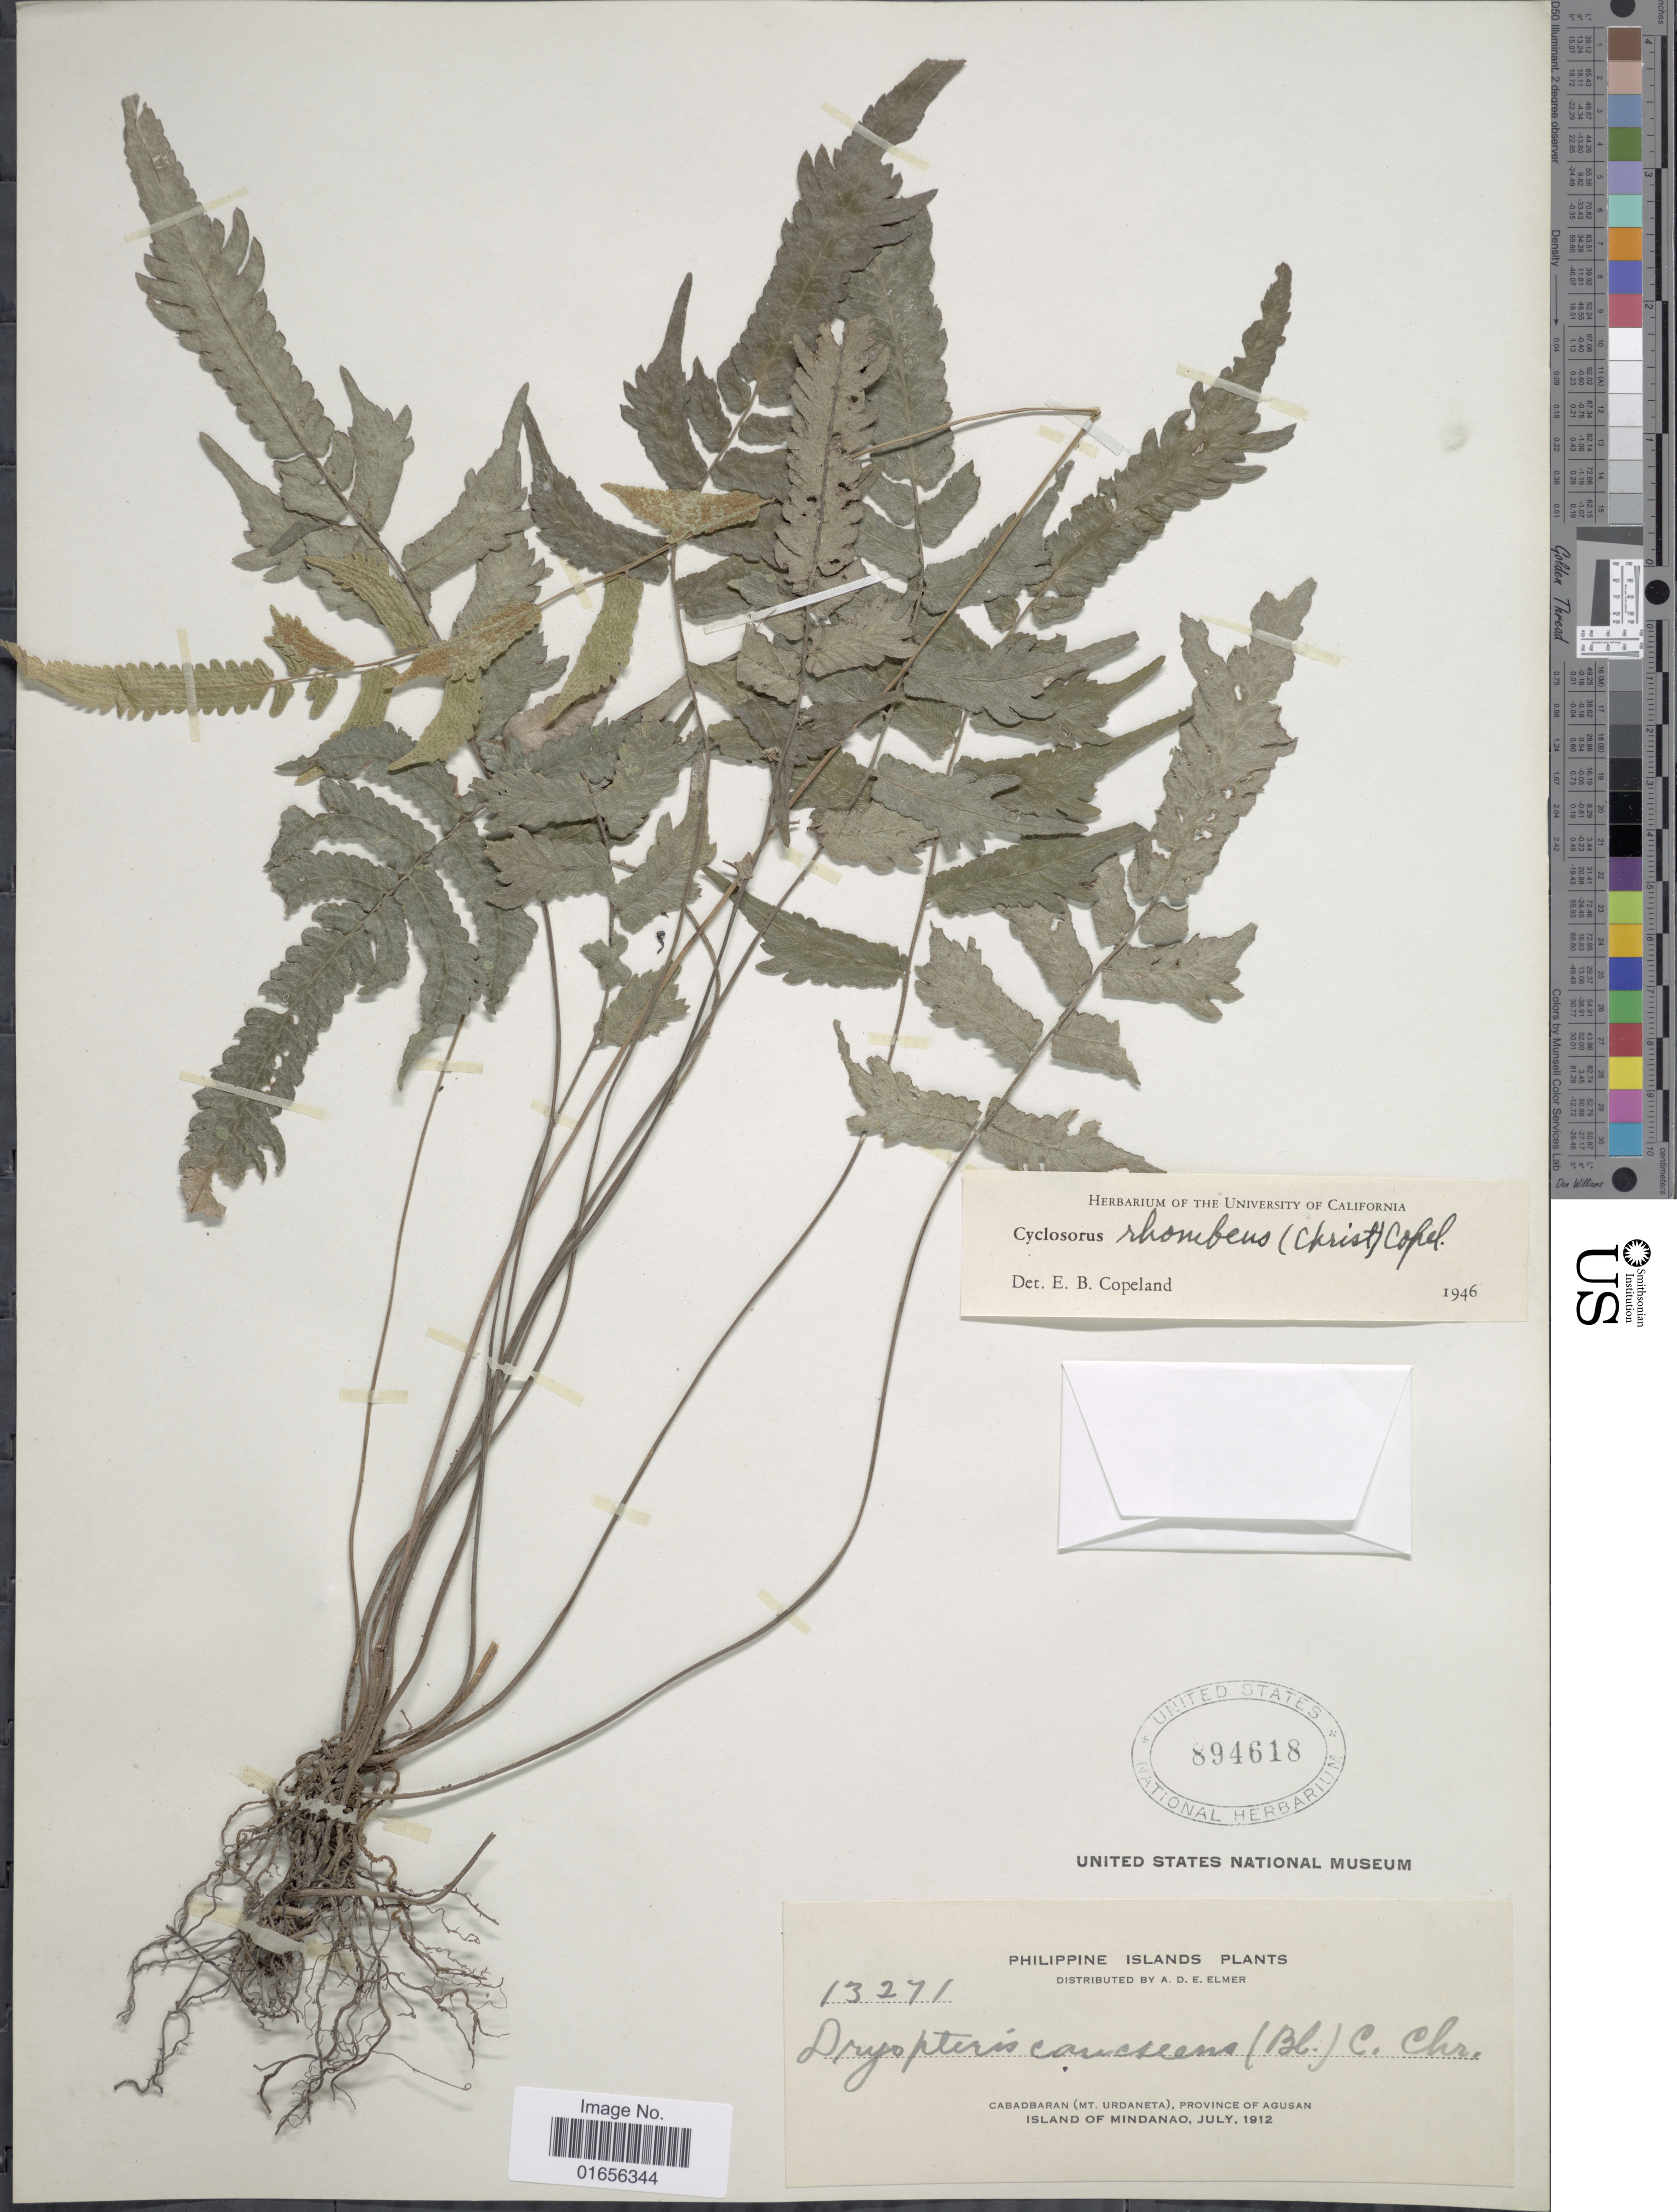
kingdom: Plantae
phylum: Tracheophyta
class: Polypodiopsida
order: Polypodiales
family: Thelypteridaceae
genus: Pronephrium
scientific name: Pronephrium rhombeum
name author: (Christ) Holttum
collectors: A. D. E. Elmer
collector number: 13271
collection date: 1912-07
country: Philippines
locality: Philippine Islands, Cabadbaran ( Mt. Urdaneta), Province of Agusan, Island of Mindanao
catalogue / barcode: US 894618